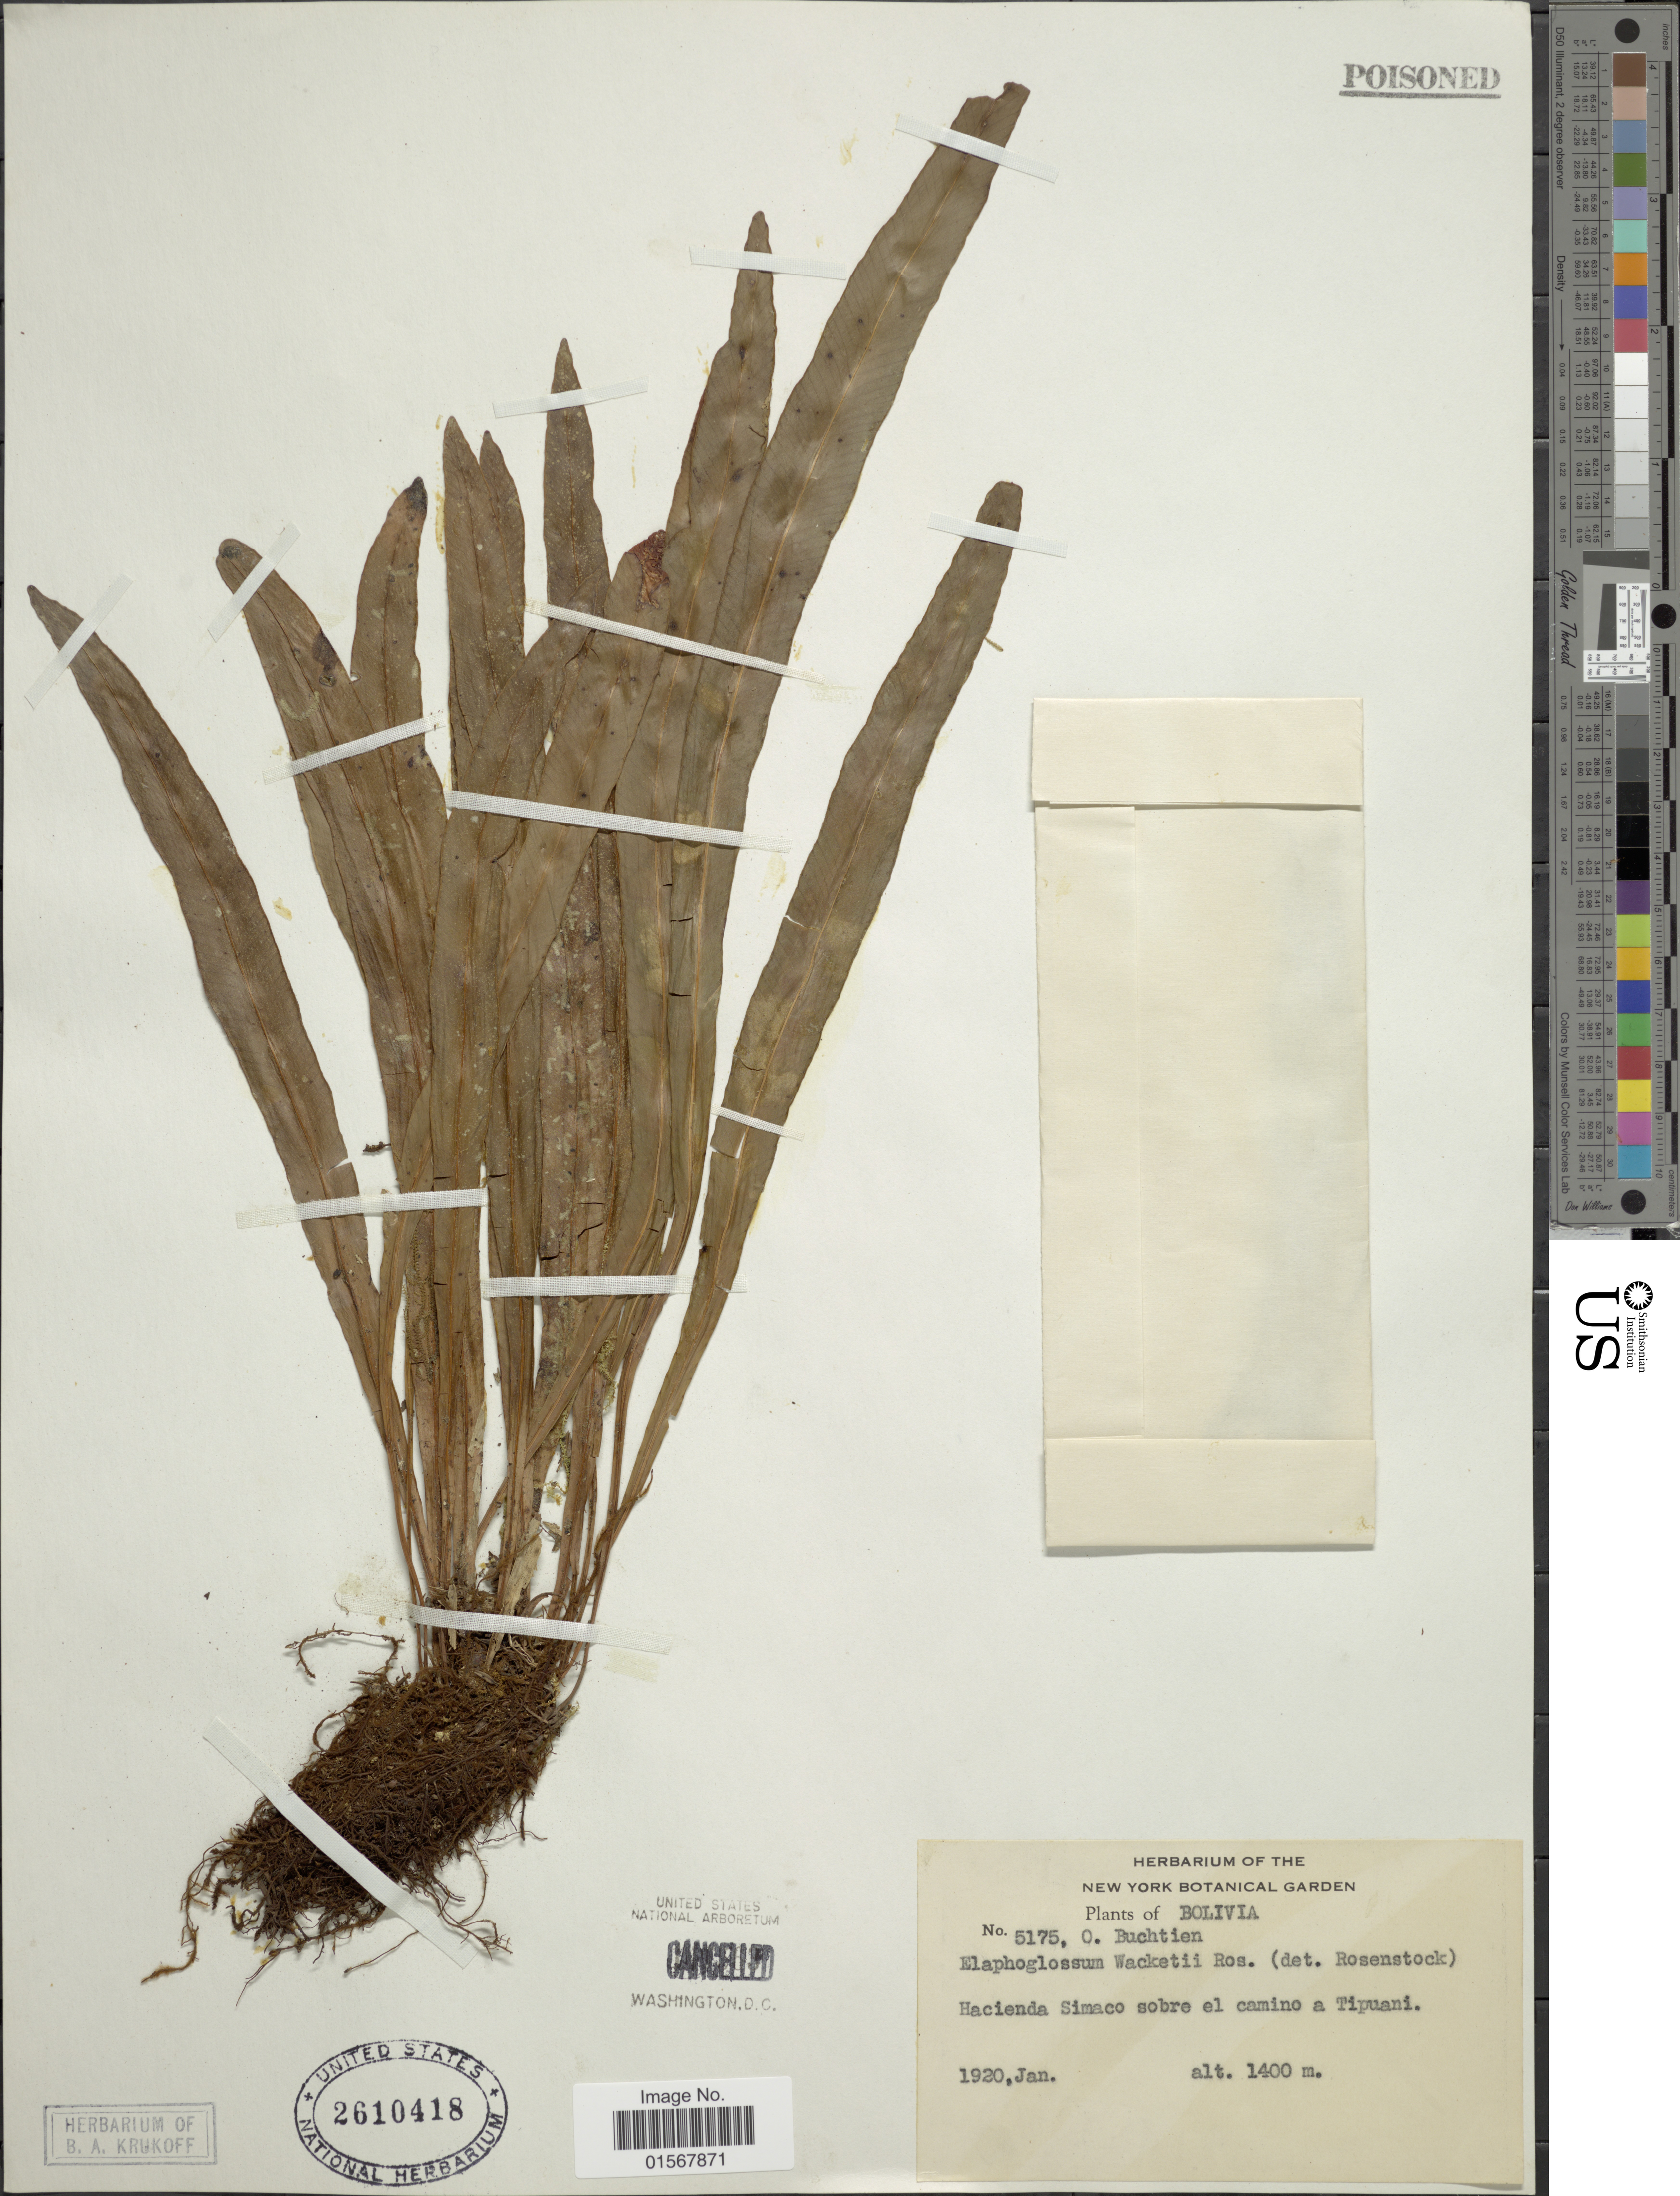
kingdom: Plantae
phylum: Tracheophyta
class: Polypodiopsida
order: Polypodiales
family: Dryopteridaceae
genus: Elaphoglossum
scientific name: Elaphoglossum wacketii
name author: Rosenst.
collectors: O. Buchtien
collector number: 5175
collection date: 1920-01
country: Bolivia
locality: Hacienda Simaco sobre el camino a Tipuani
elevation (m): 1400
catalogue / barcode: US 2610418